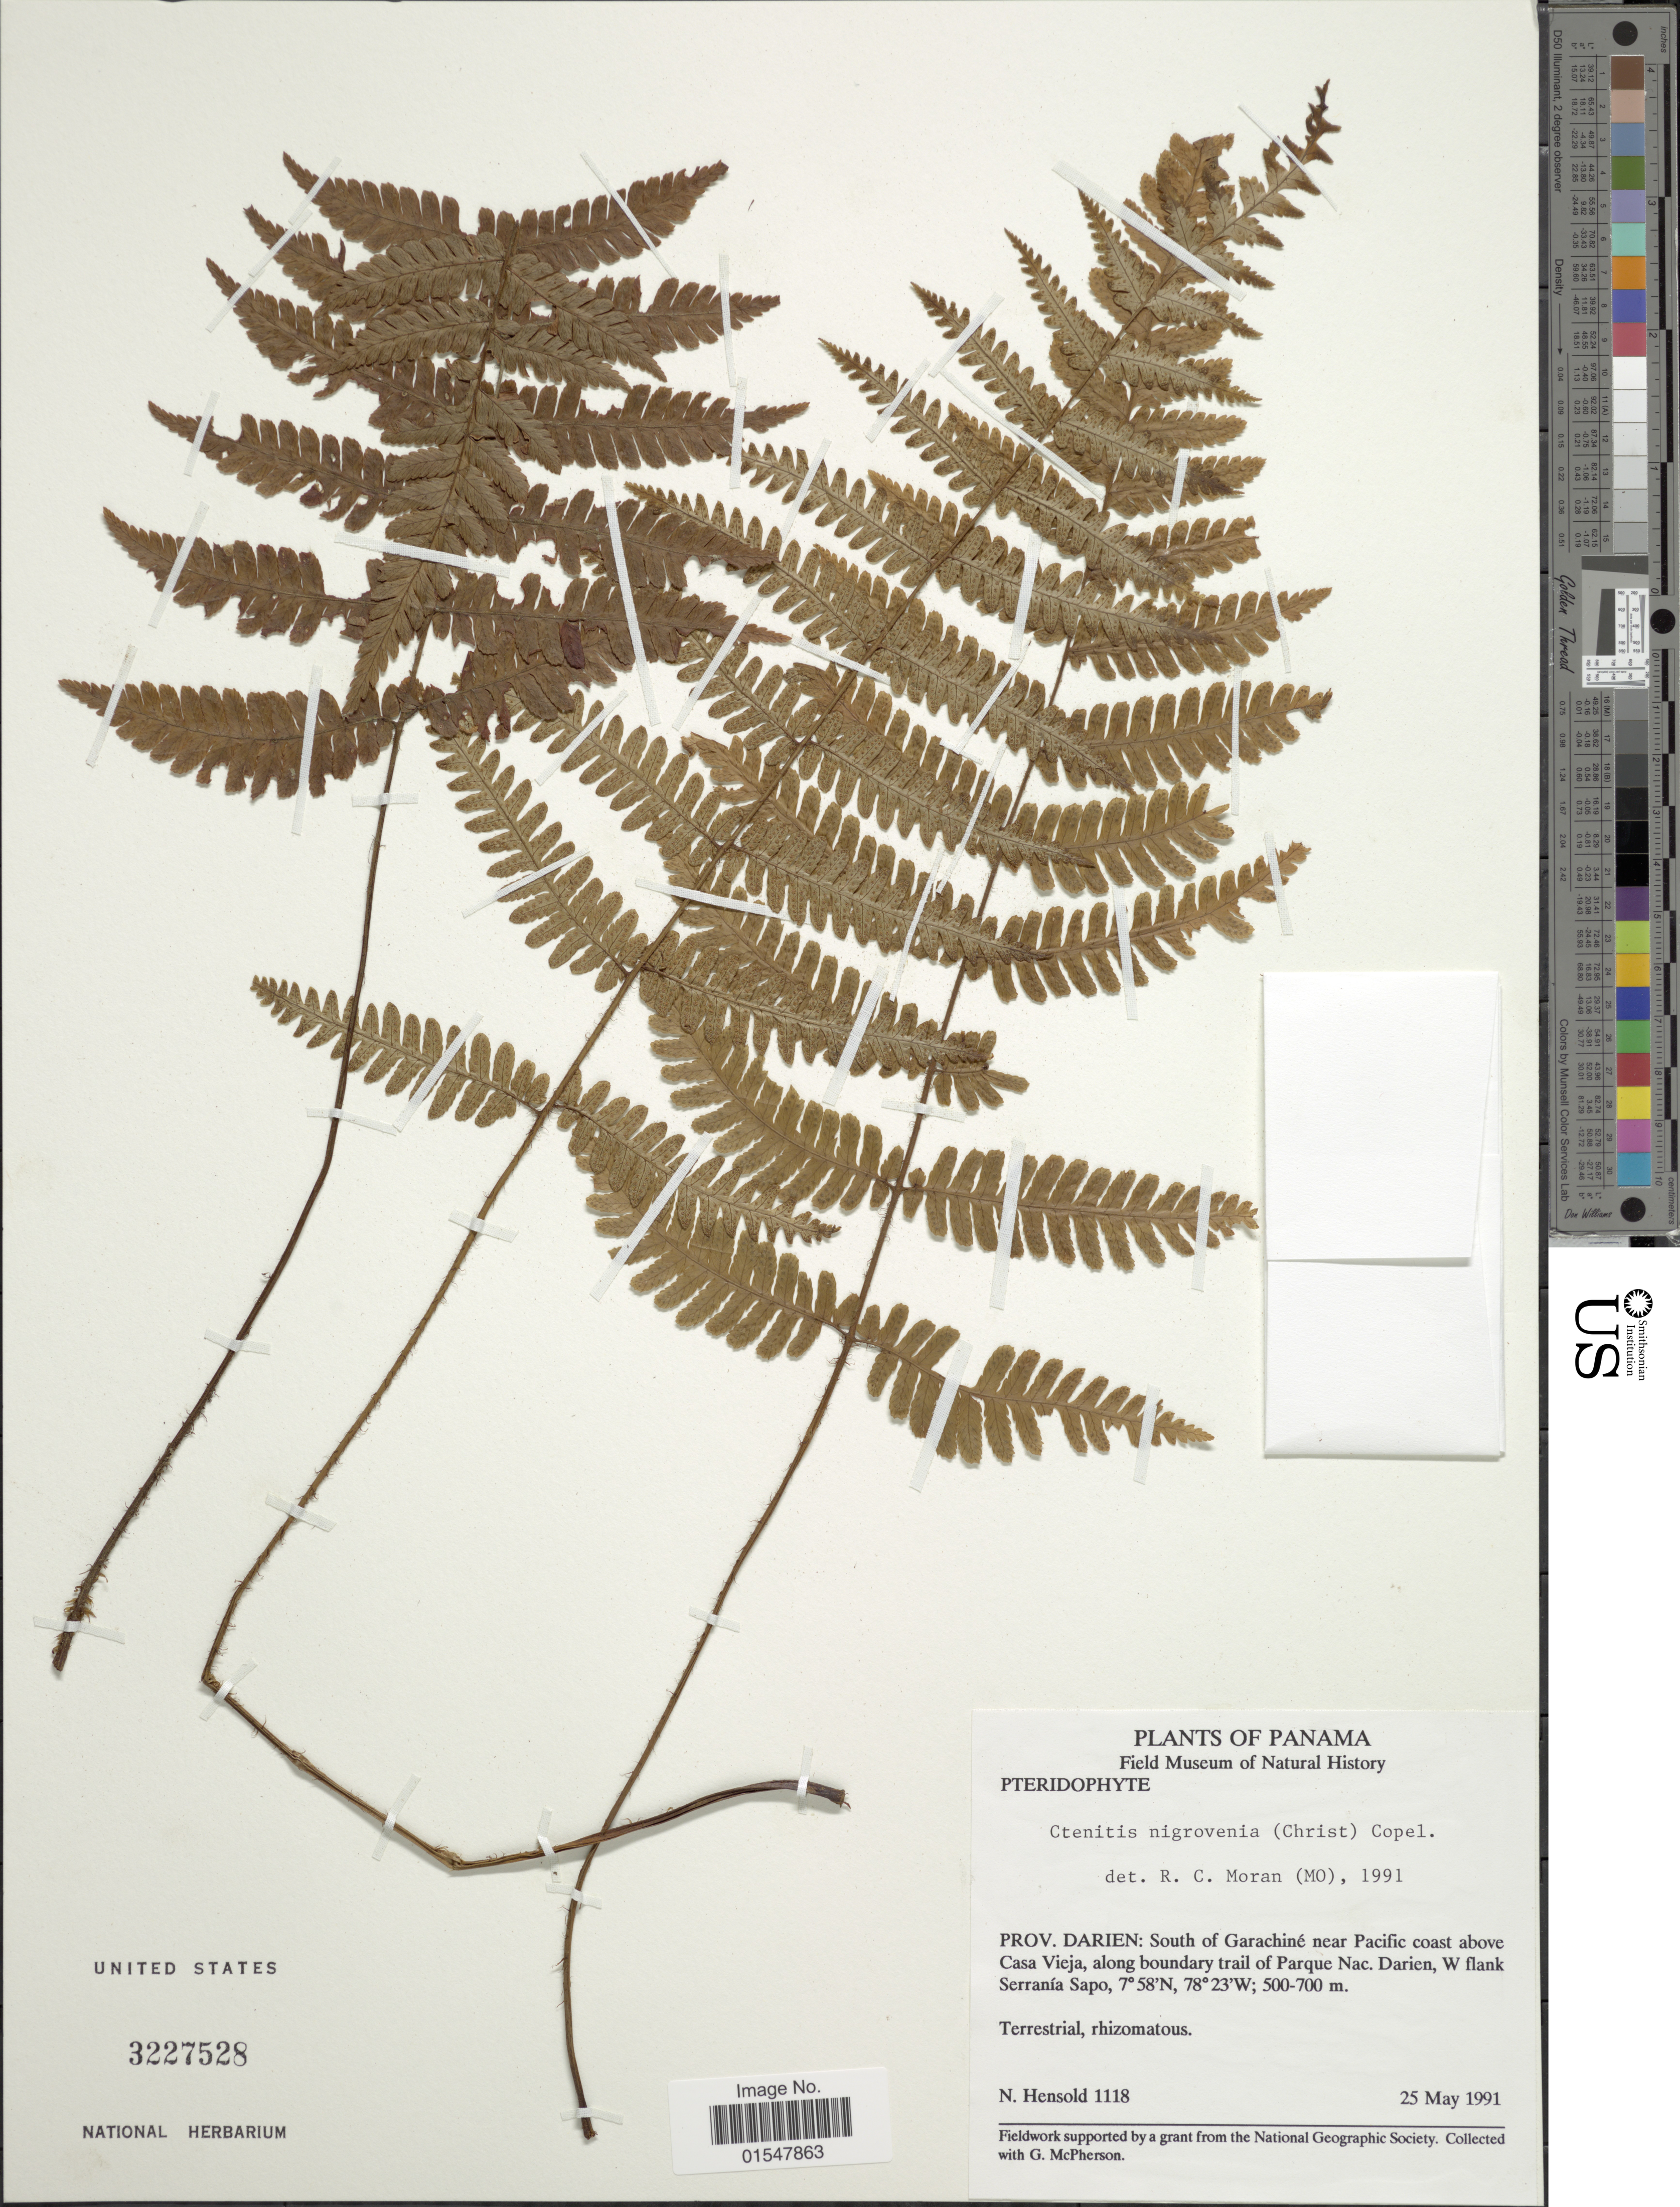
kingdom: Plantae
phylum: Tracheophyta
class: Polypodiopsida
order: Polypodiales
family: Dryopteridaceae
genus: Ctenitis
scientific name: Ctenitis nigrovenia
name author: (Christ) Copel.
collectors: N. Hensold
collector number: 1118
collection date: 1991-05-25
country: Panama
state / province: Darién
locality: Panama, prov. Darien: South of Garachiné near Pacific coast above Casa Vieja, along boundary trail of Parque Nac. darien, W flank Serranía Sapo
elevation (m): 500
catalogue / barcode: US 3227528